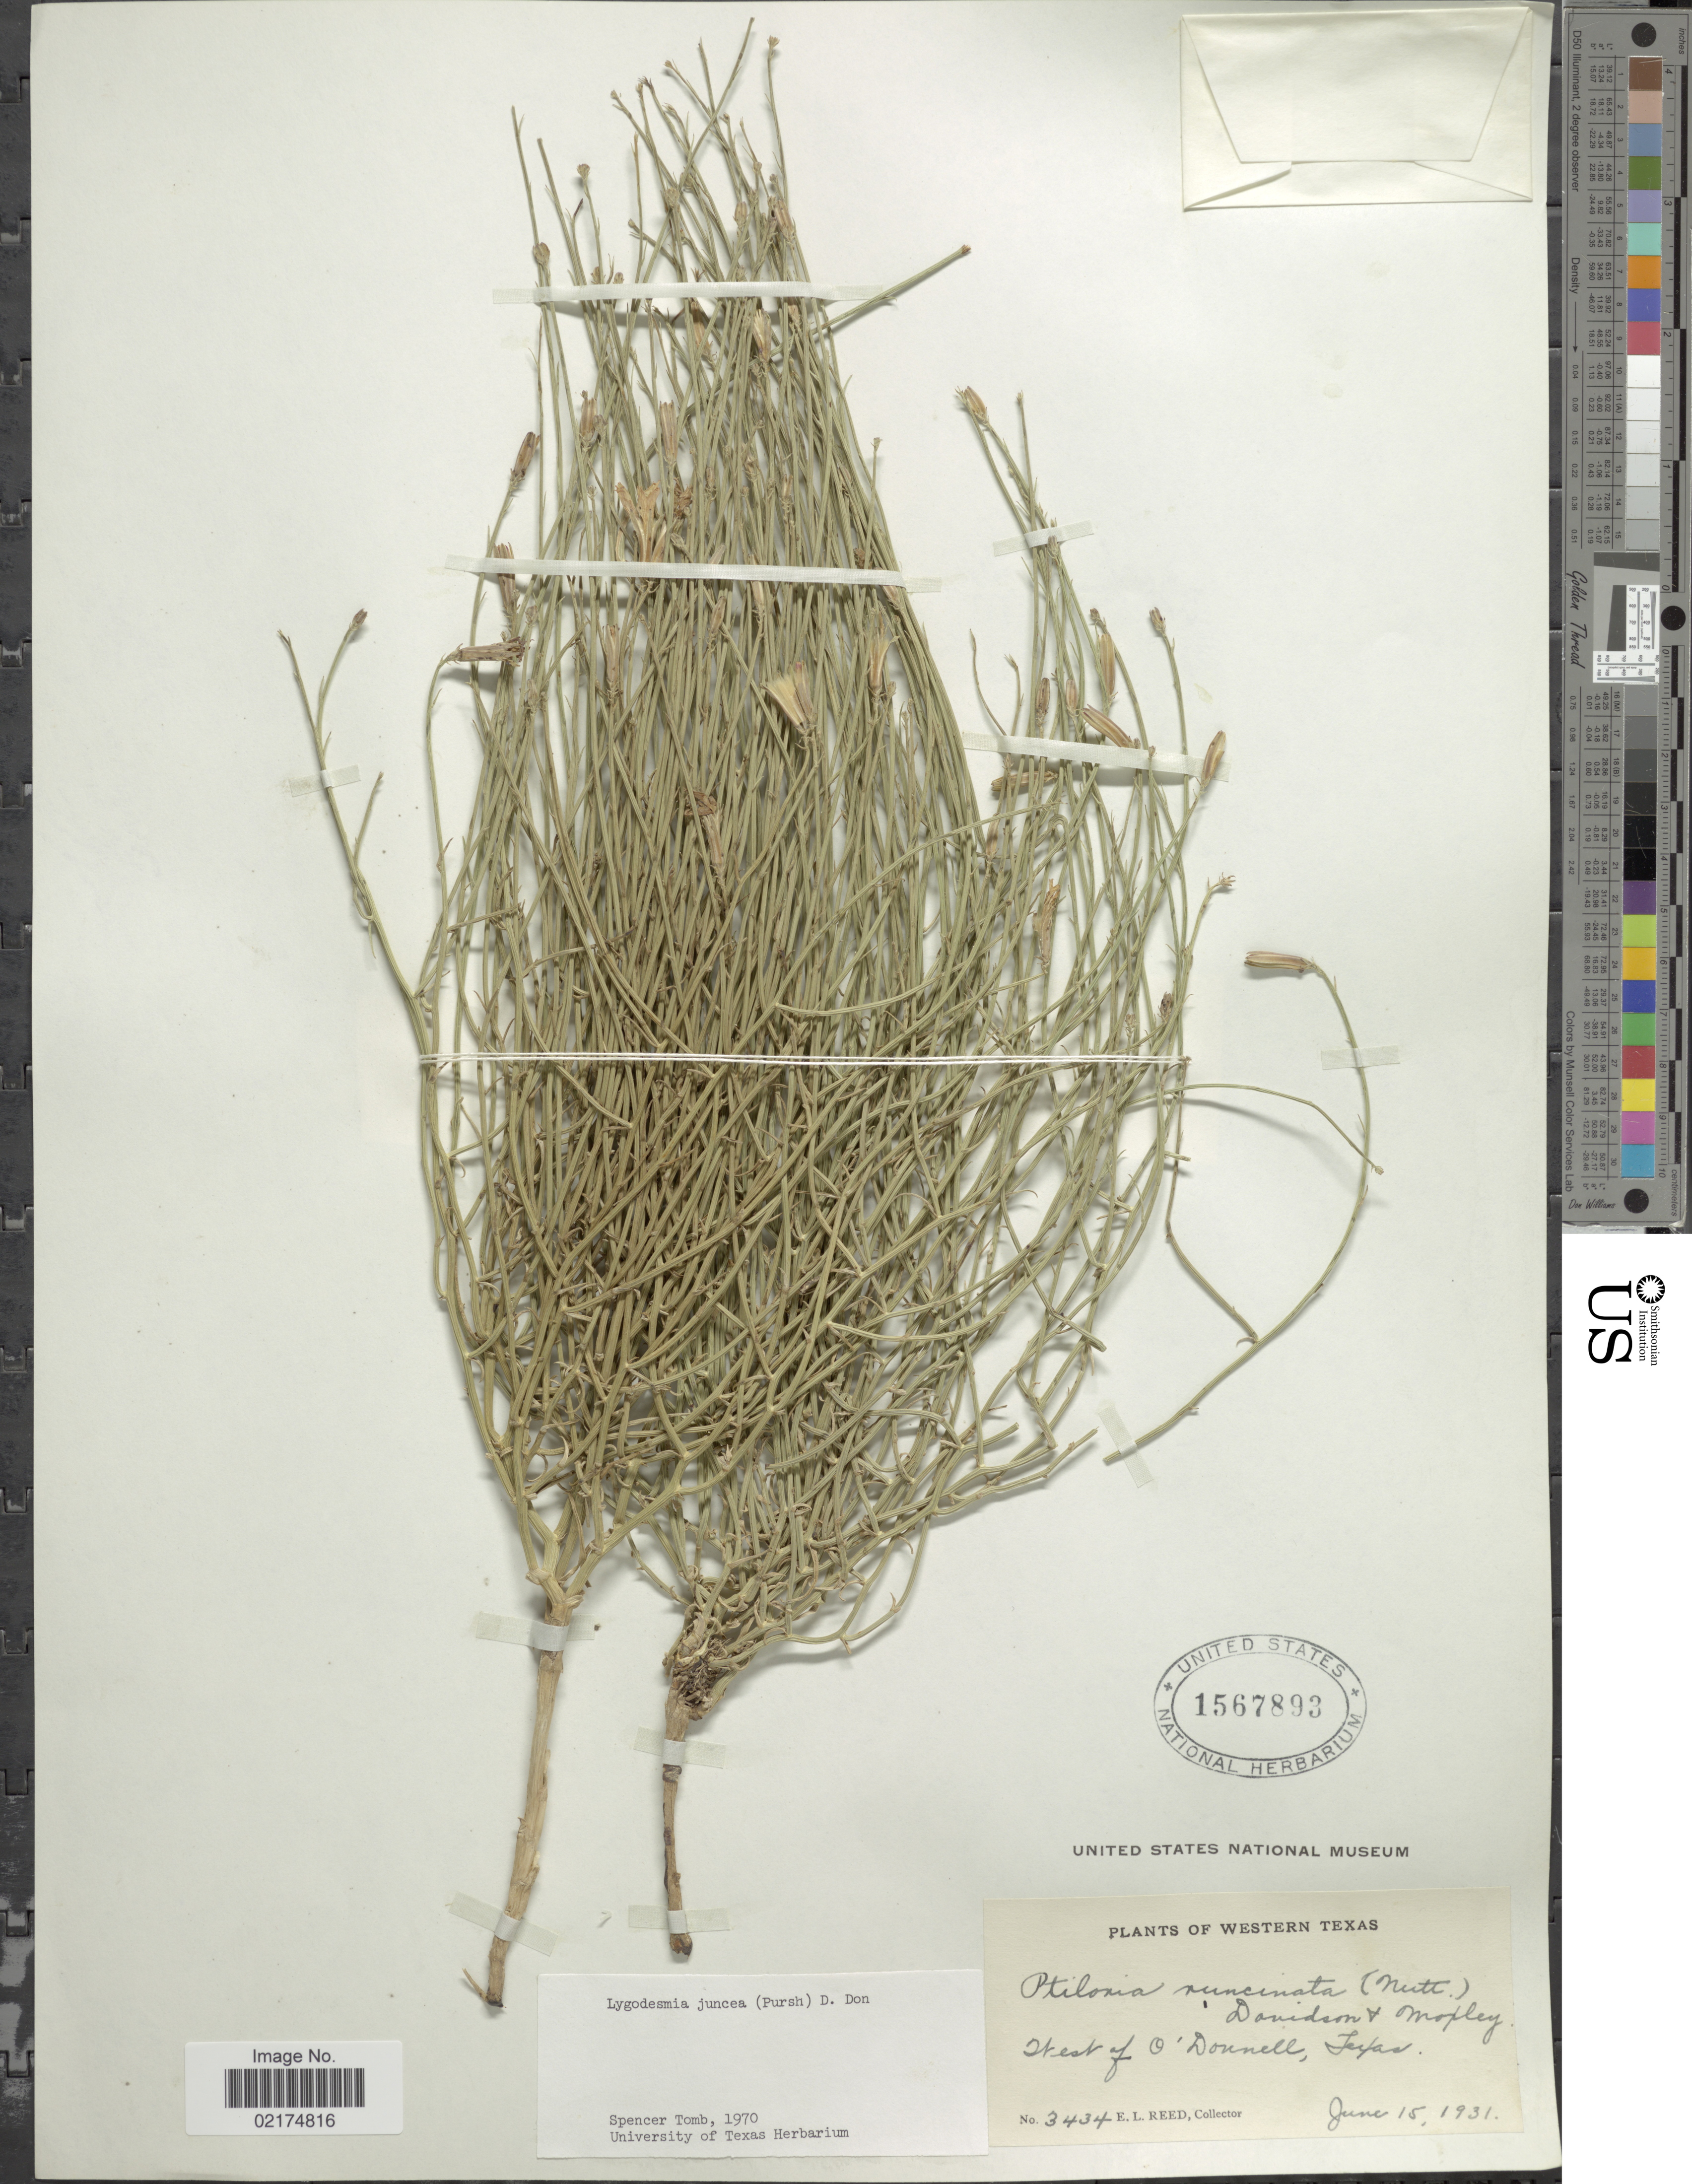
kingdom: Plantae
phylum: Tracheophyta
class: Magnoliopsida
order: Asterales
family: Asteraceae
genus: Lygodesmia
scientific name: Lygodesmia juncea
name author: D. Don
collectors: E. Reed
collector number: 3434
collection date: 1931-06-15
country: United States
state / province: Texas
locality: Western Texas, west of O'Donnell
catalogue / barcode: US 1567893